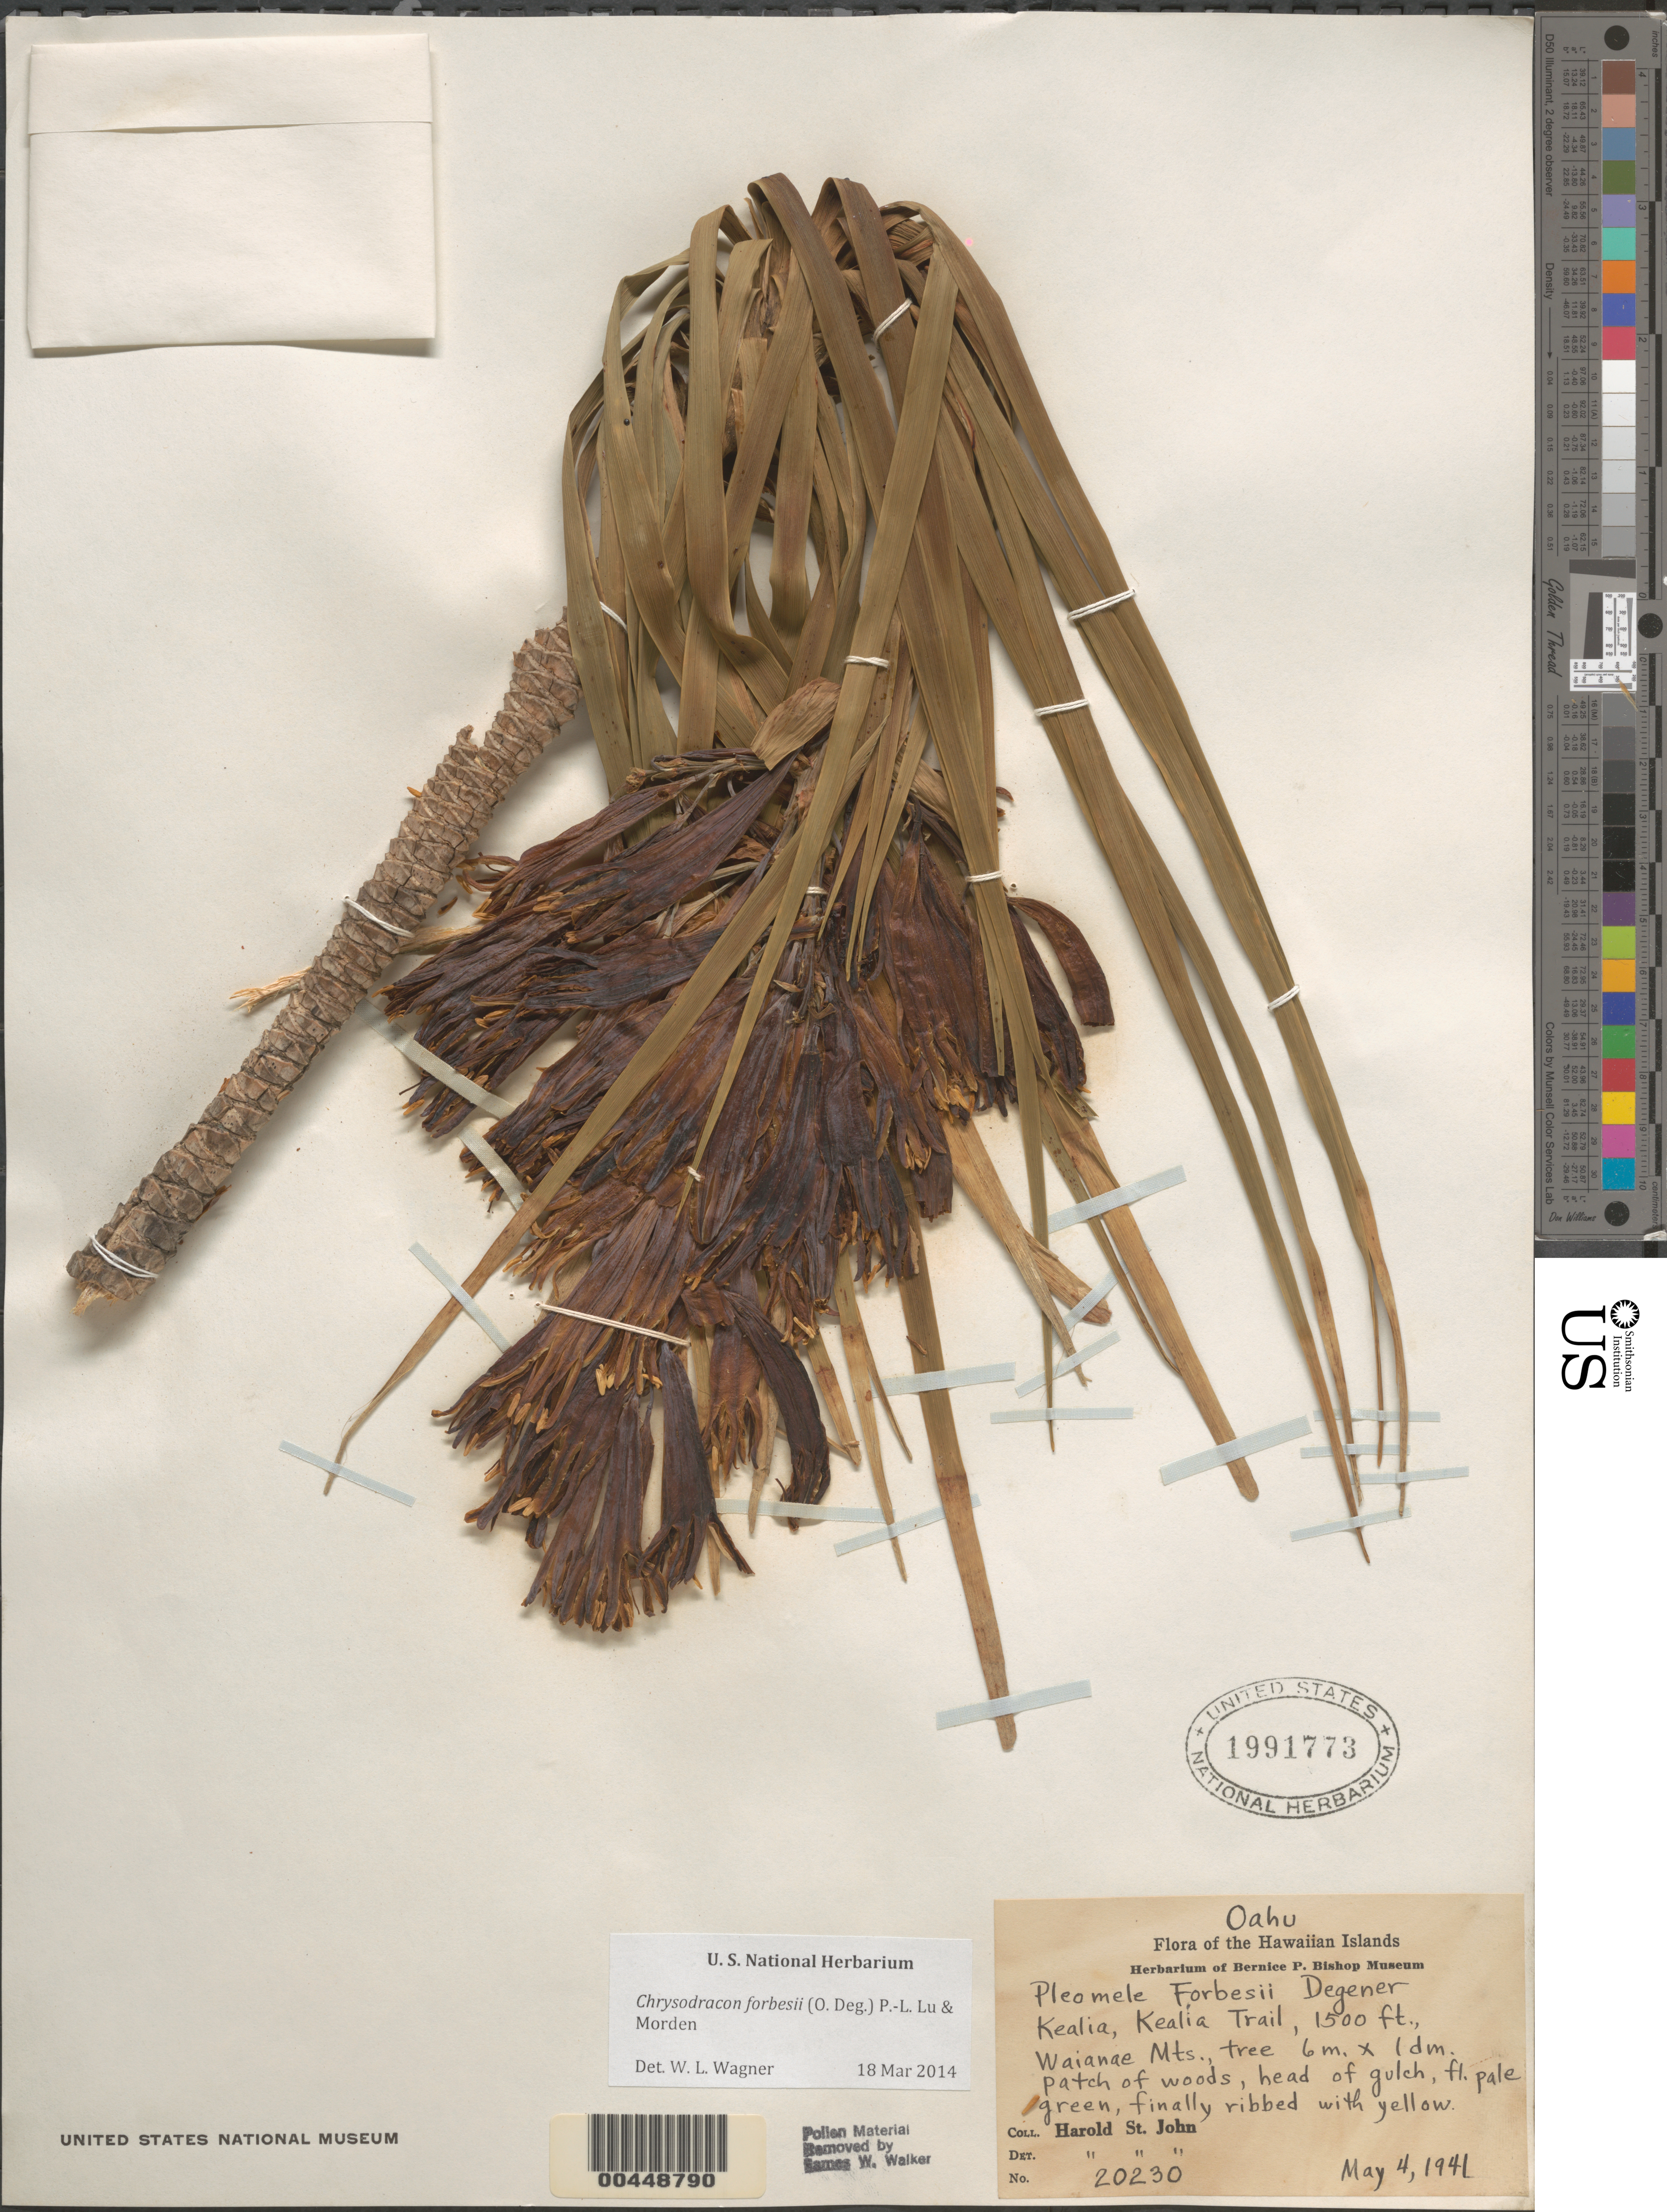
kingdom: Plantae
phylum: Tracheophyta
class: Liliopsida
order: Asparagales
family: Asparagaceae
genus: Dracaena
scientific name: Dracaena forbesii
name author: (O. Deg.) Jankalski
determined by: Wagner, W. L., (BOT), Smithsonian Institution - National Museum of Natural History (UNITED STATES)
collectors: H. St. John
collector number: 20230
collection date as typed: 4 May 1941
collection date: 1941-05-04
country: United States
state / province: Hawaii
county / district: Honolulu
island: Oahu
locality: Kealia, Kealia Trail, Waianae Mts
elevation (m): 457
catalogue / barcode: US 1991773